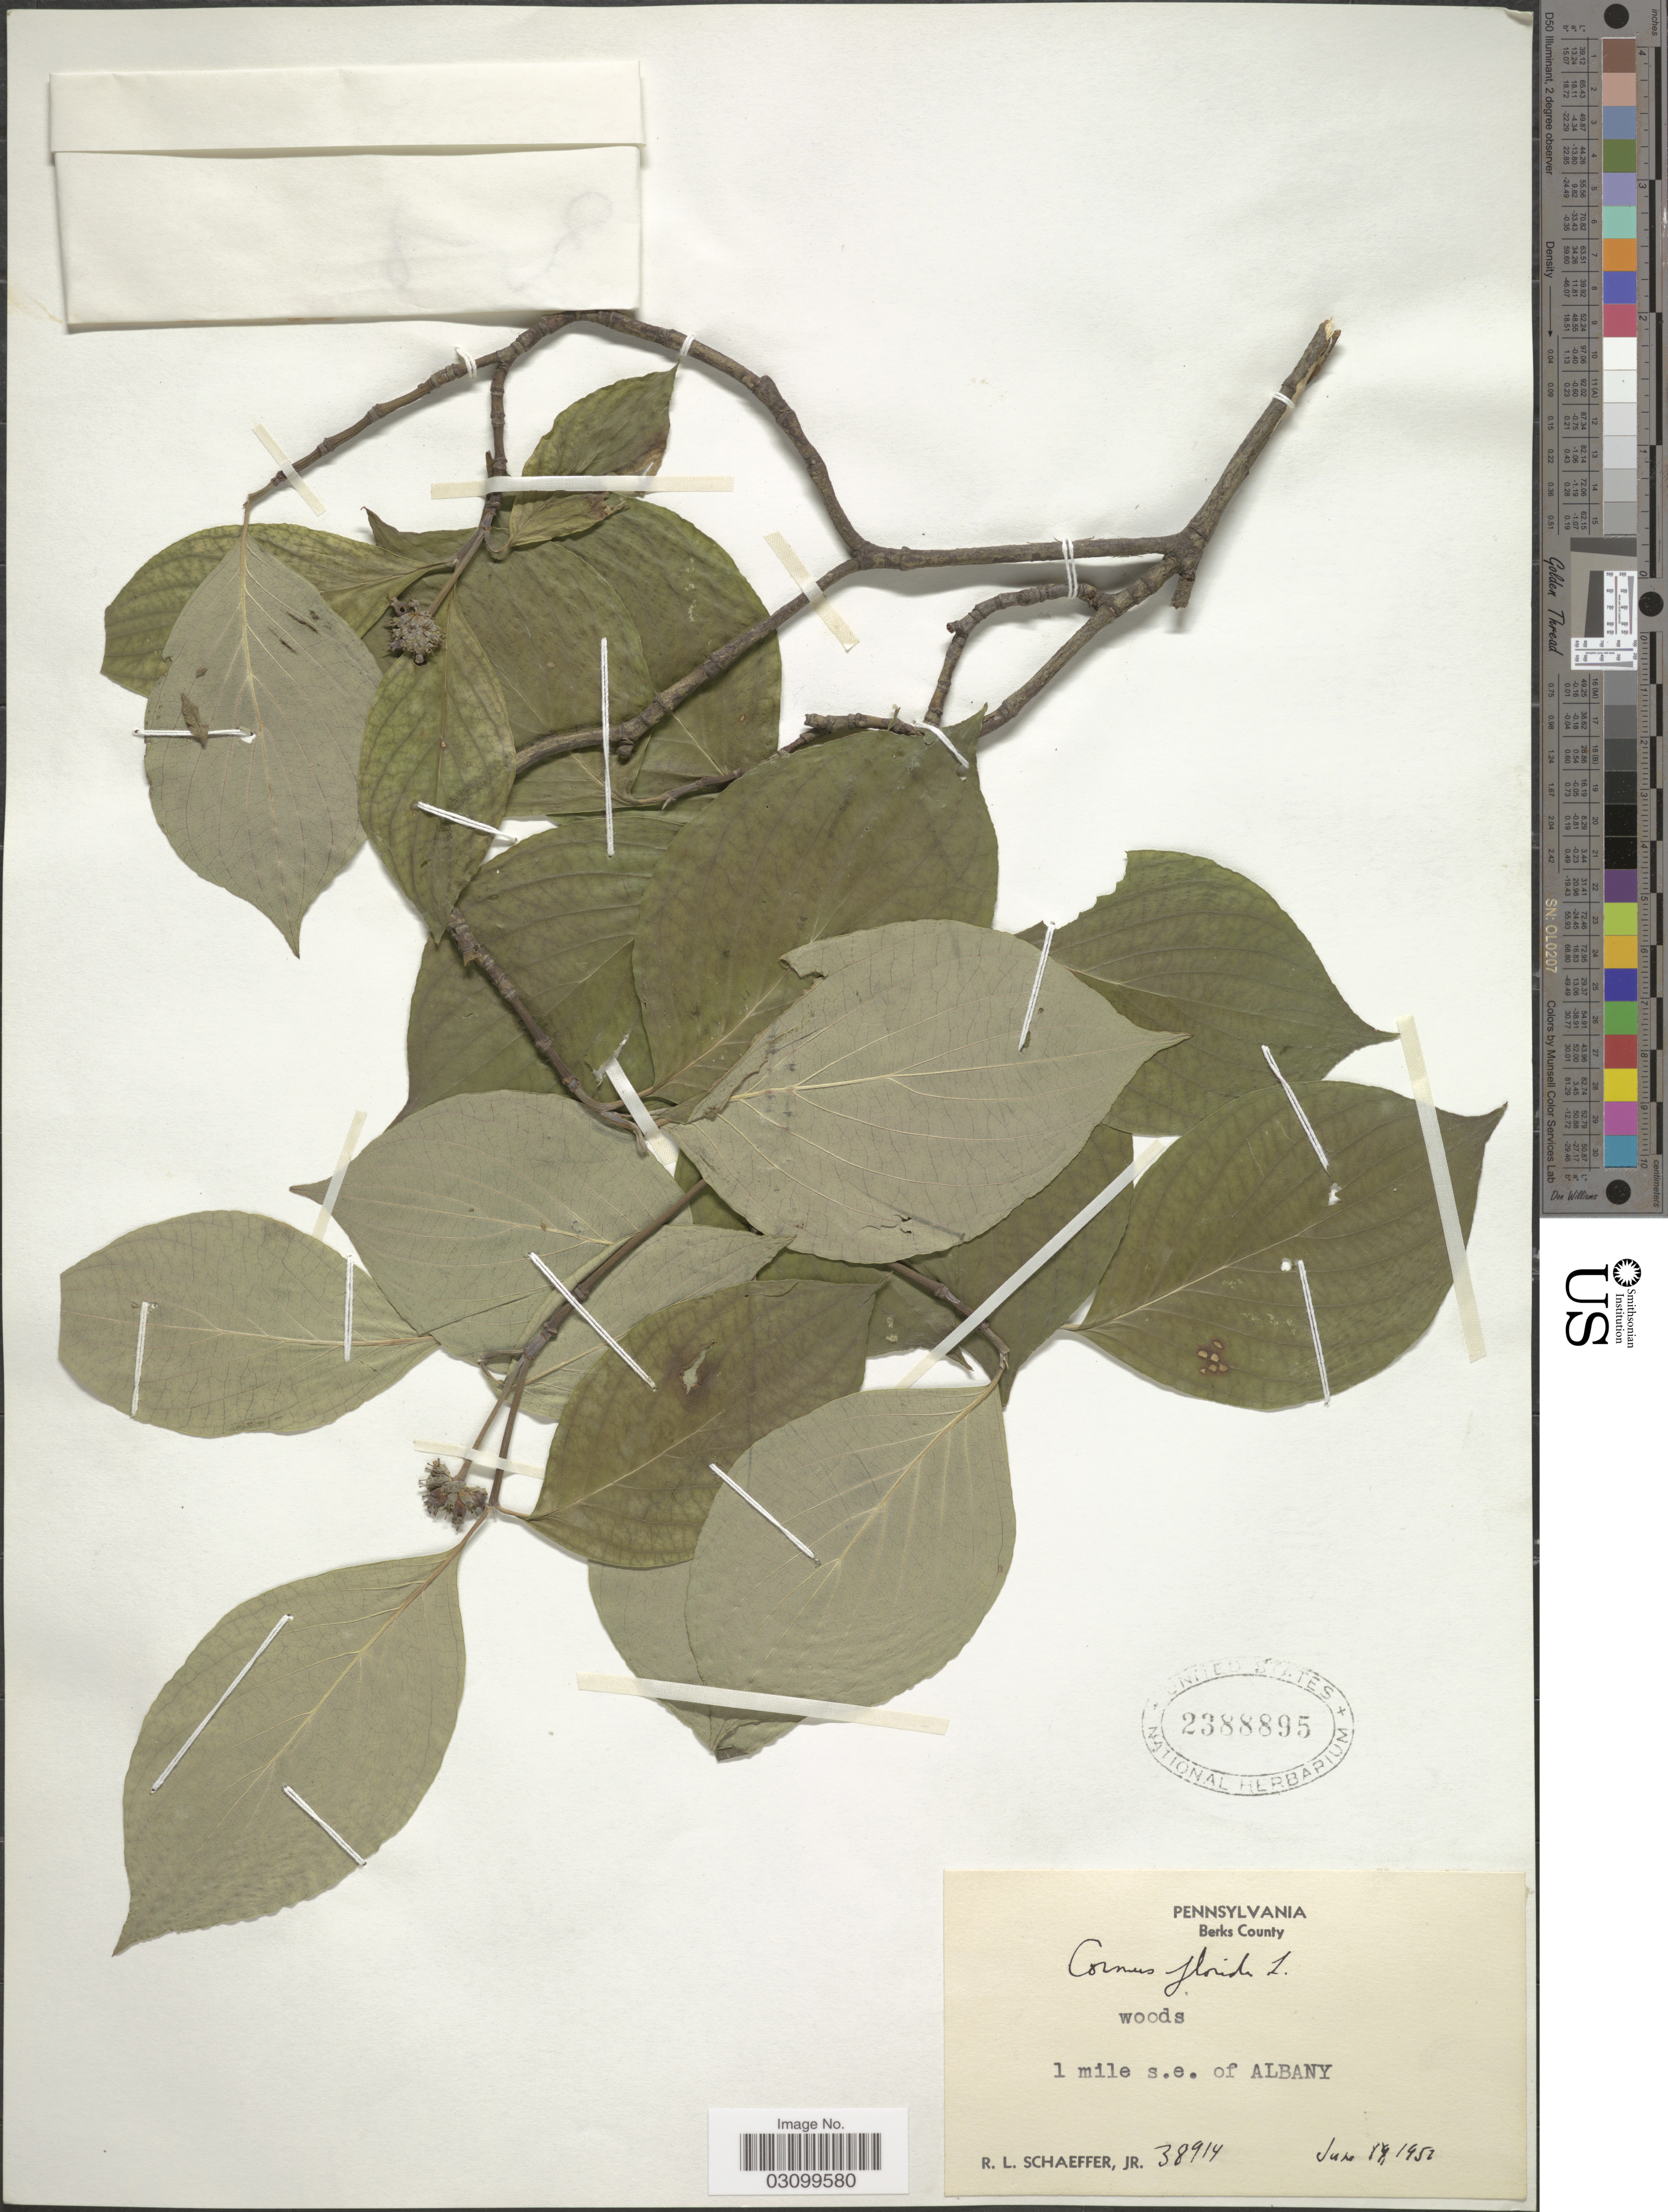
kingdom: Plantae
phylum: Tracheophyta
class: Magnoliopsida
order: Cornales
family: Cornaceae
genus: Cornus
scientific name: Cornus florida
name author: L.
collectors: R. L. Schaeffer Jr.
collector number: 38914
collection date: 1952-06-19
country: United States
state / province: Pennsylvania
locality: Berks County. 1 mile s.e. of Albany.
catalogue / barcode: US 2388895